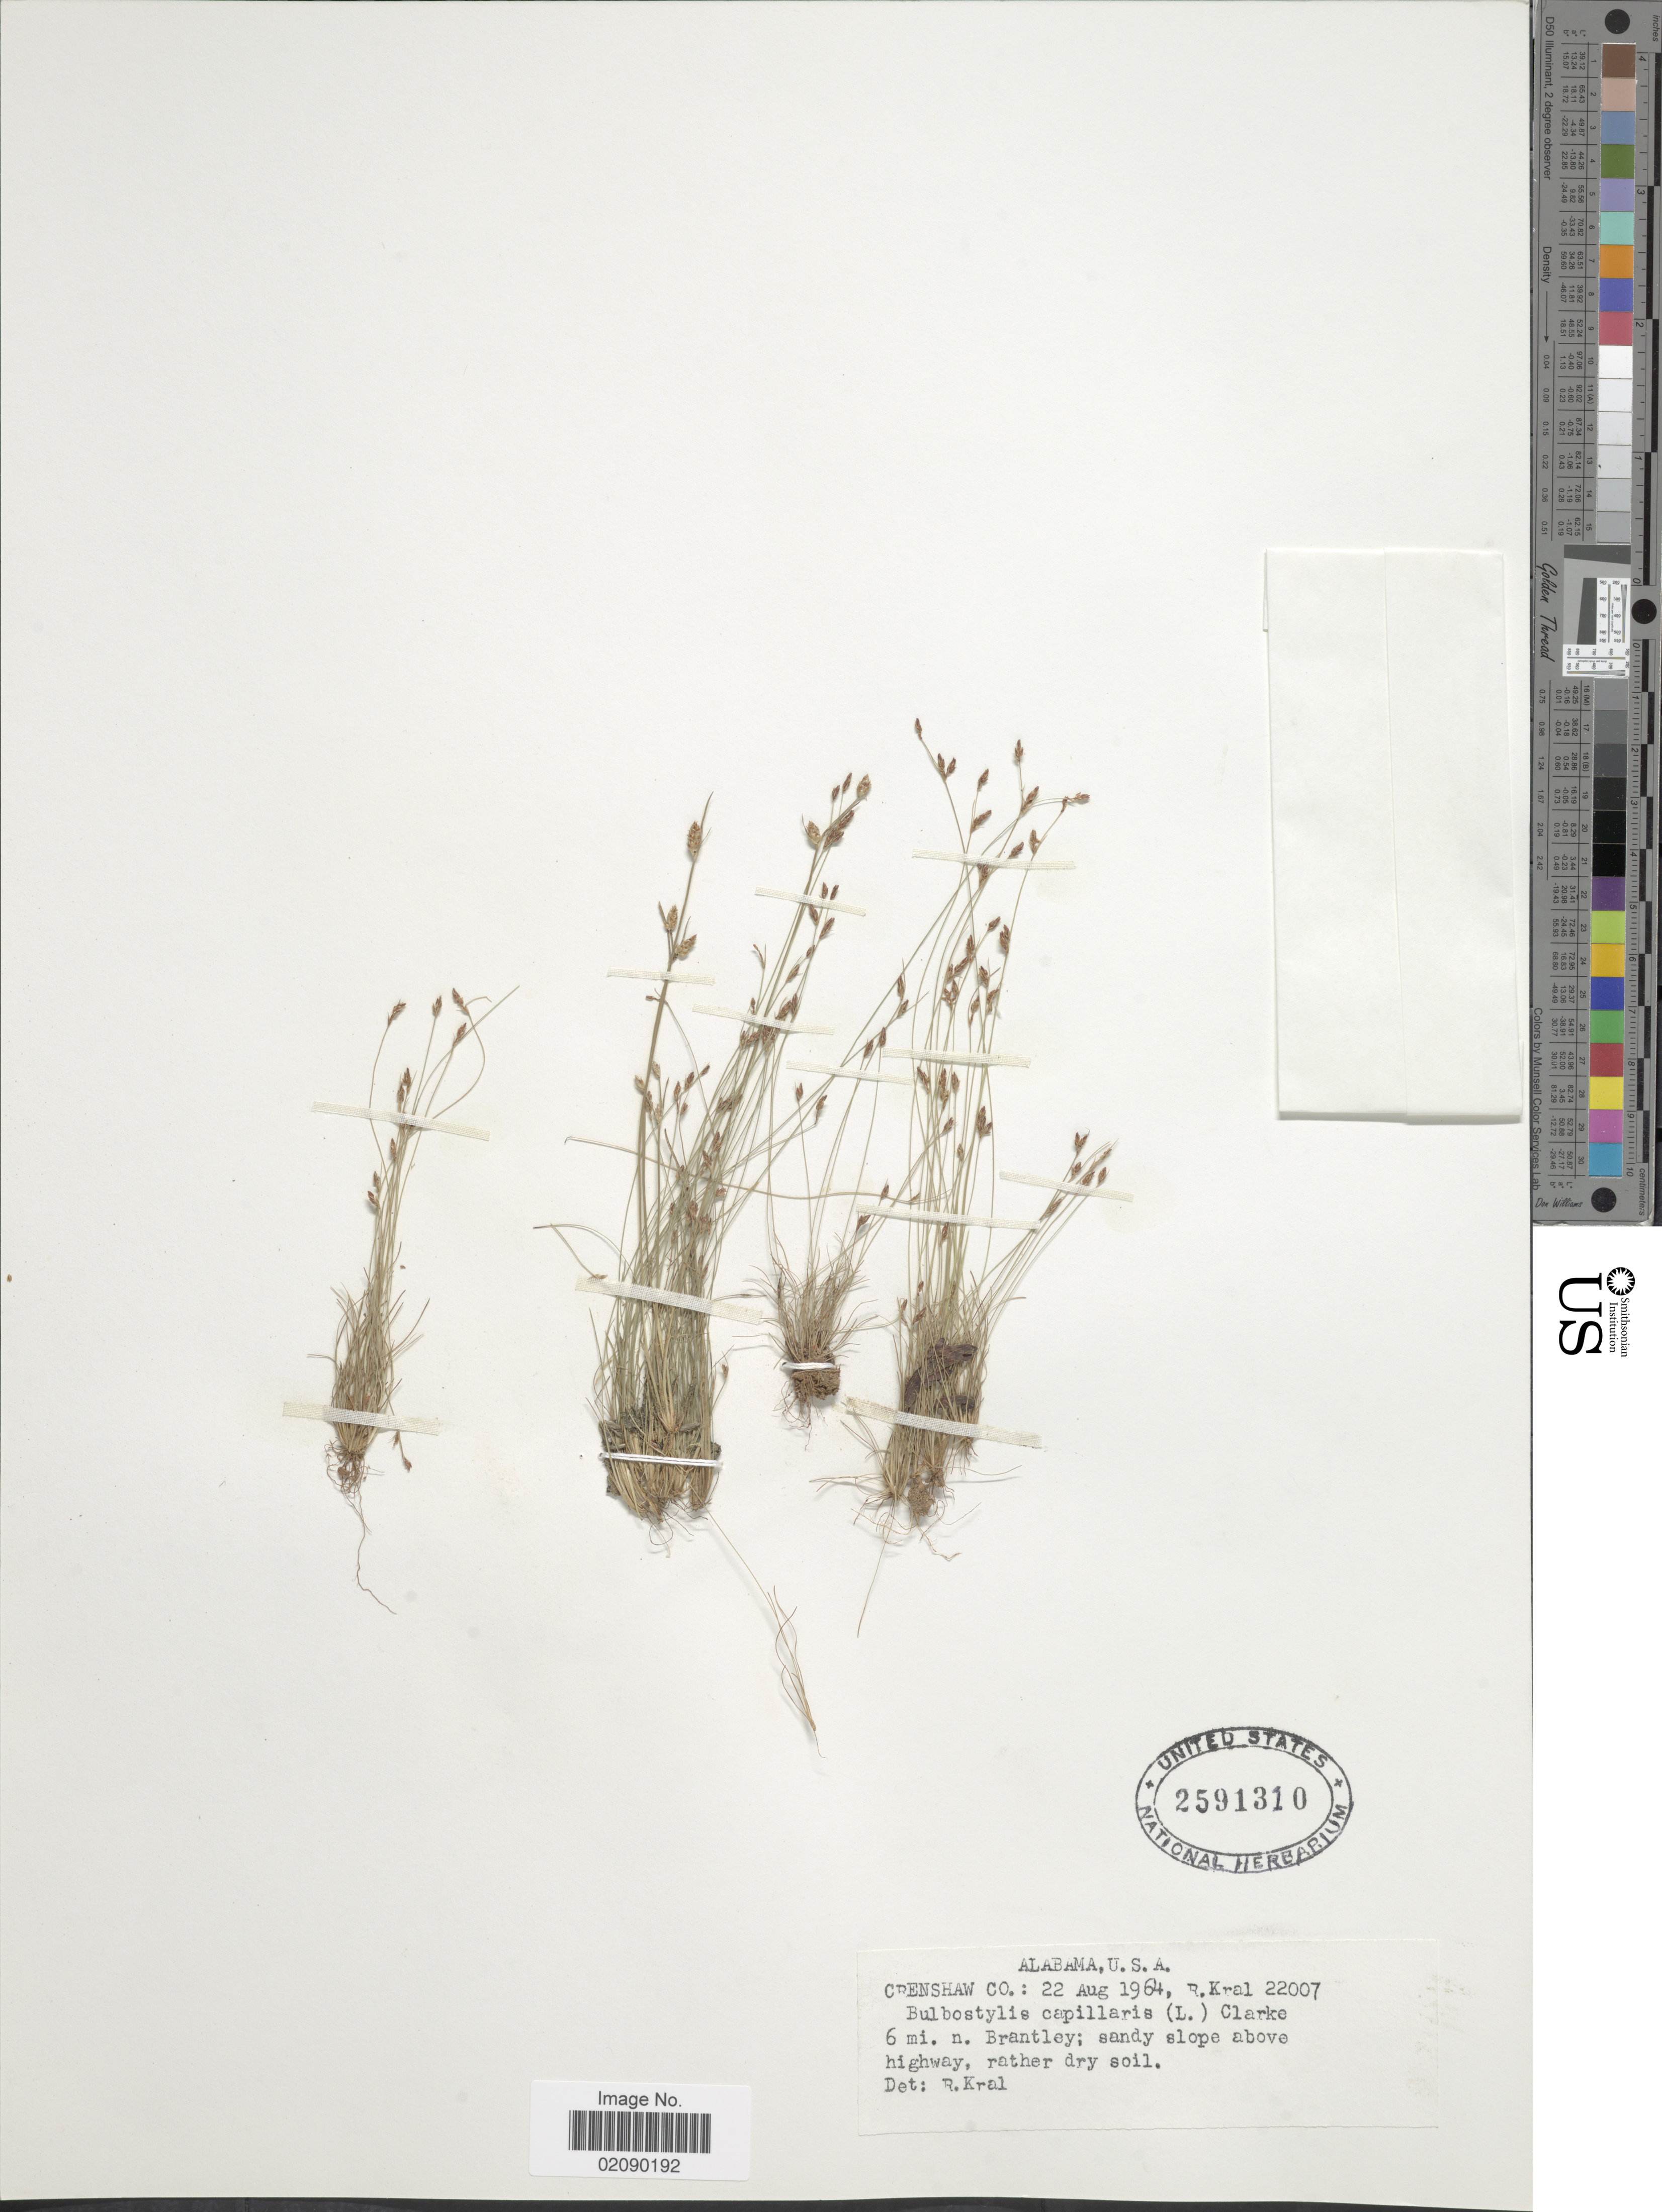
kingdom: Plantae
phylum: Tracheophyta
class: Liliopsida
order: Poales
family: Cyperaceae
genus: Bulbostylis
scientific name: Bulbostylis capillaris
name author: (L.) Kunth ex C.B. Clarke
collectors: R. Kral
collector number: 22007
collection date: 1964-08-22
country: United States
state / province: Alabama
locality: Crenshaw Co; 6 mi n Brantley; sandy slope above highway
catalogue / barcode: US 2591310